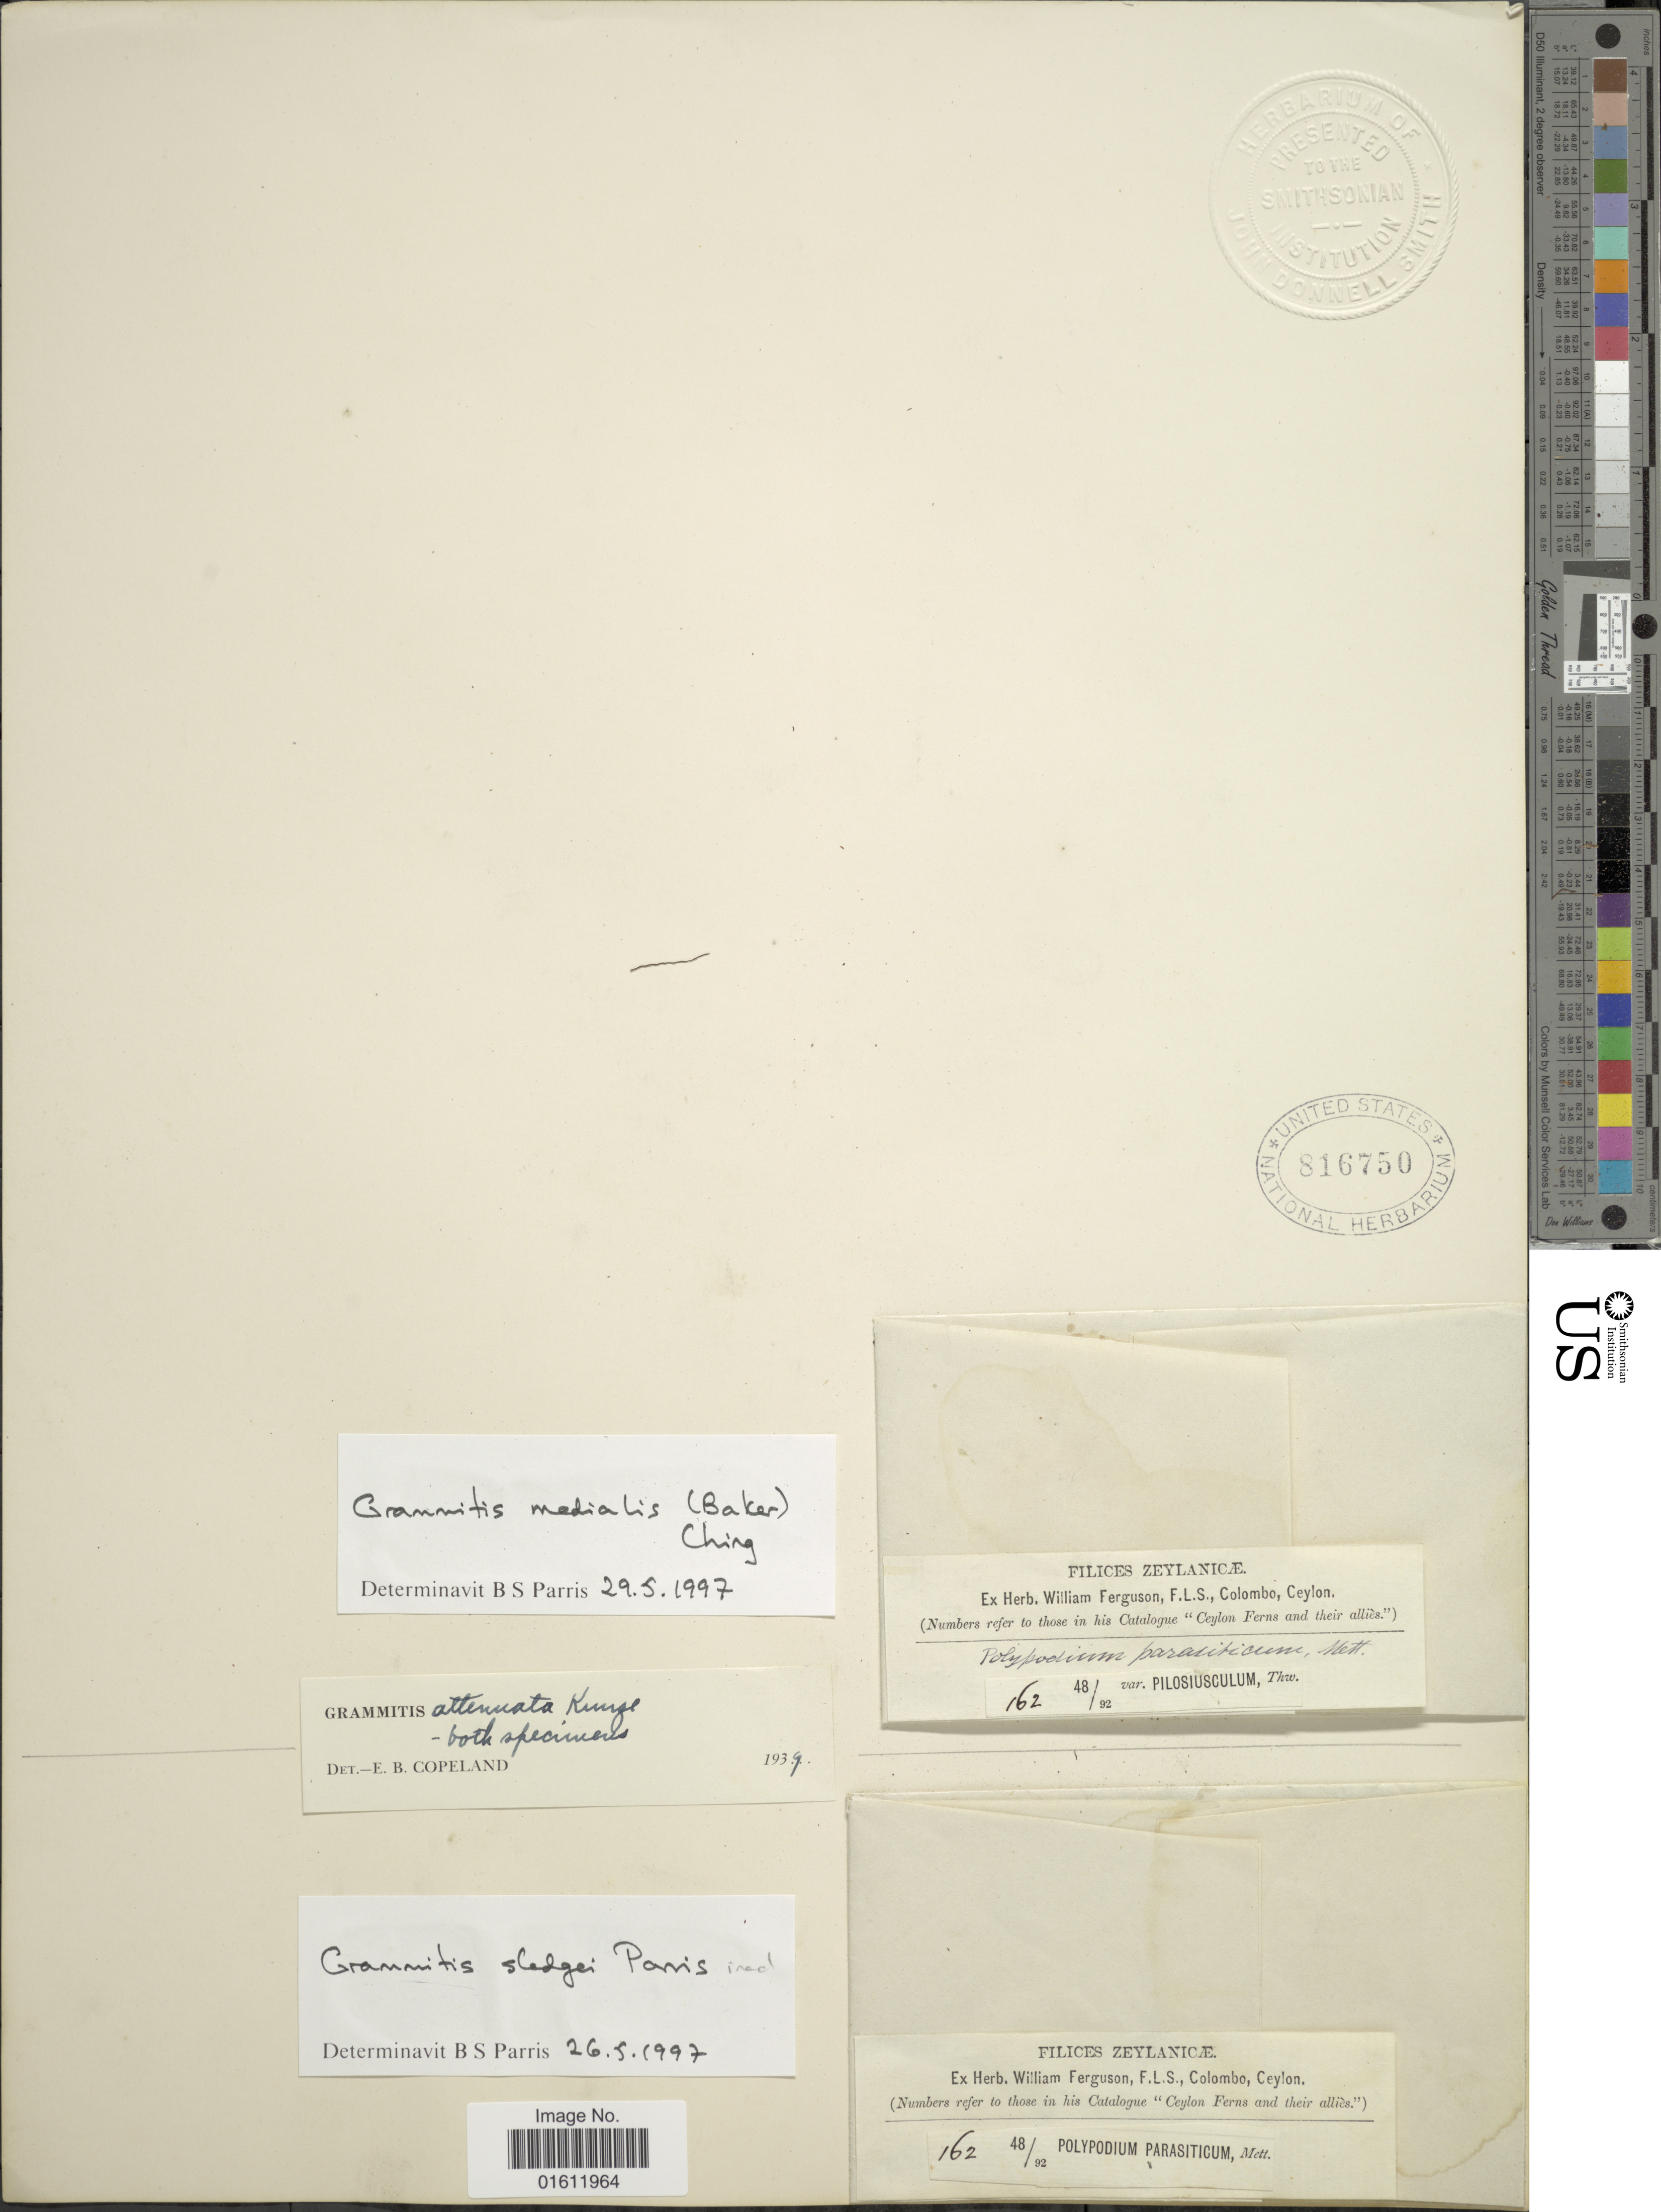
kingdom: Plantae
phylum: Tracheophyta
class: Polypodiopsida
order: Polypodiales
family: Polypodiaceae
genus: Oreogrammitis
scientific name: Oreogrammitis sledgei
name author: (Parris) Parris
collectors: ex herb. William Ferguson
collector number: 162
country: Sri Lanka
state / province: Central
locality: Filices Zeylanicæ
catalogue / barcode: US 816750